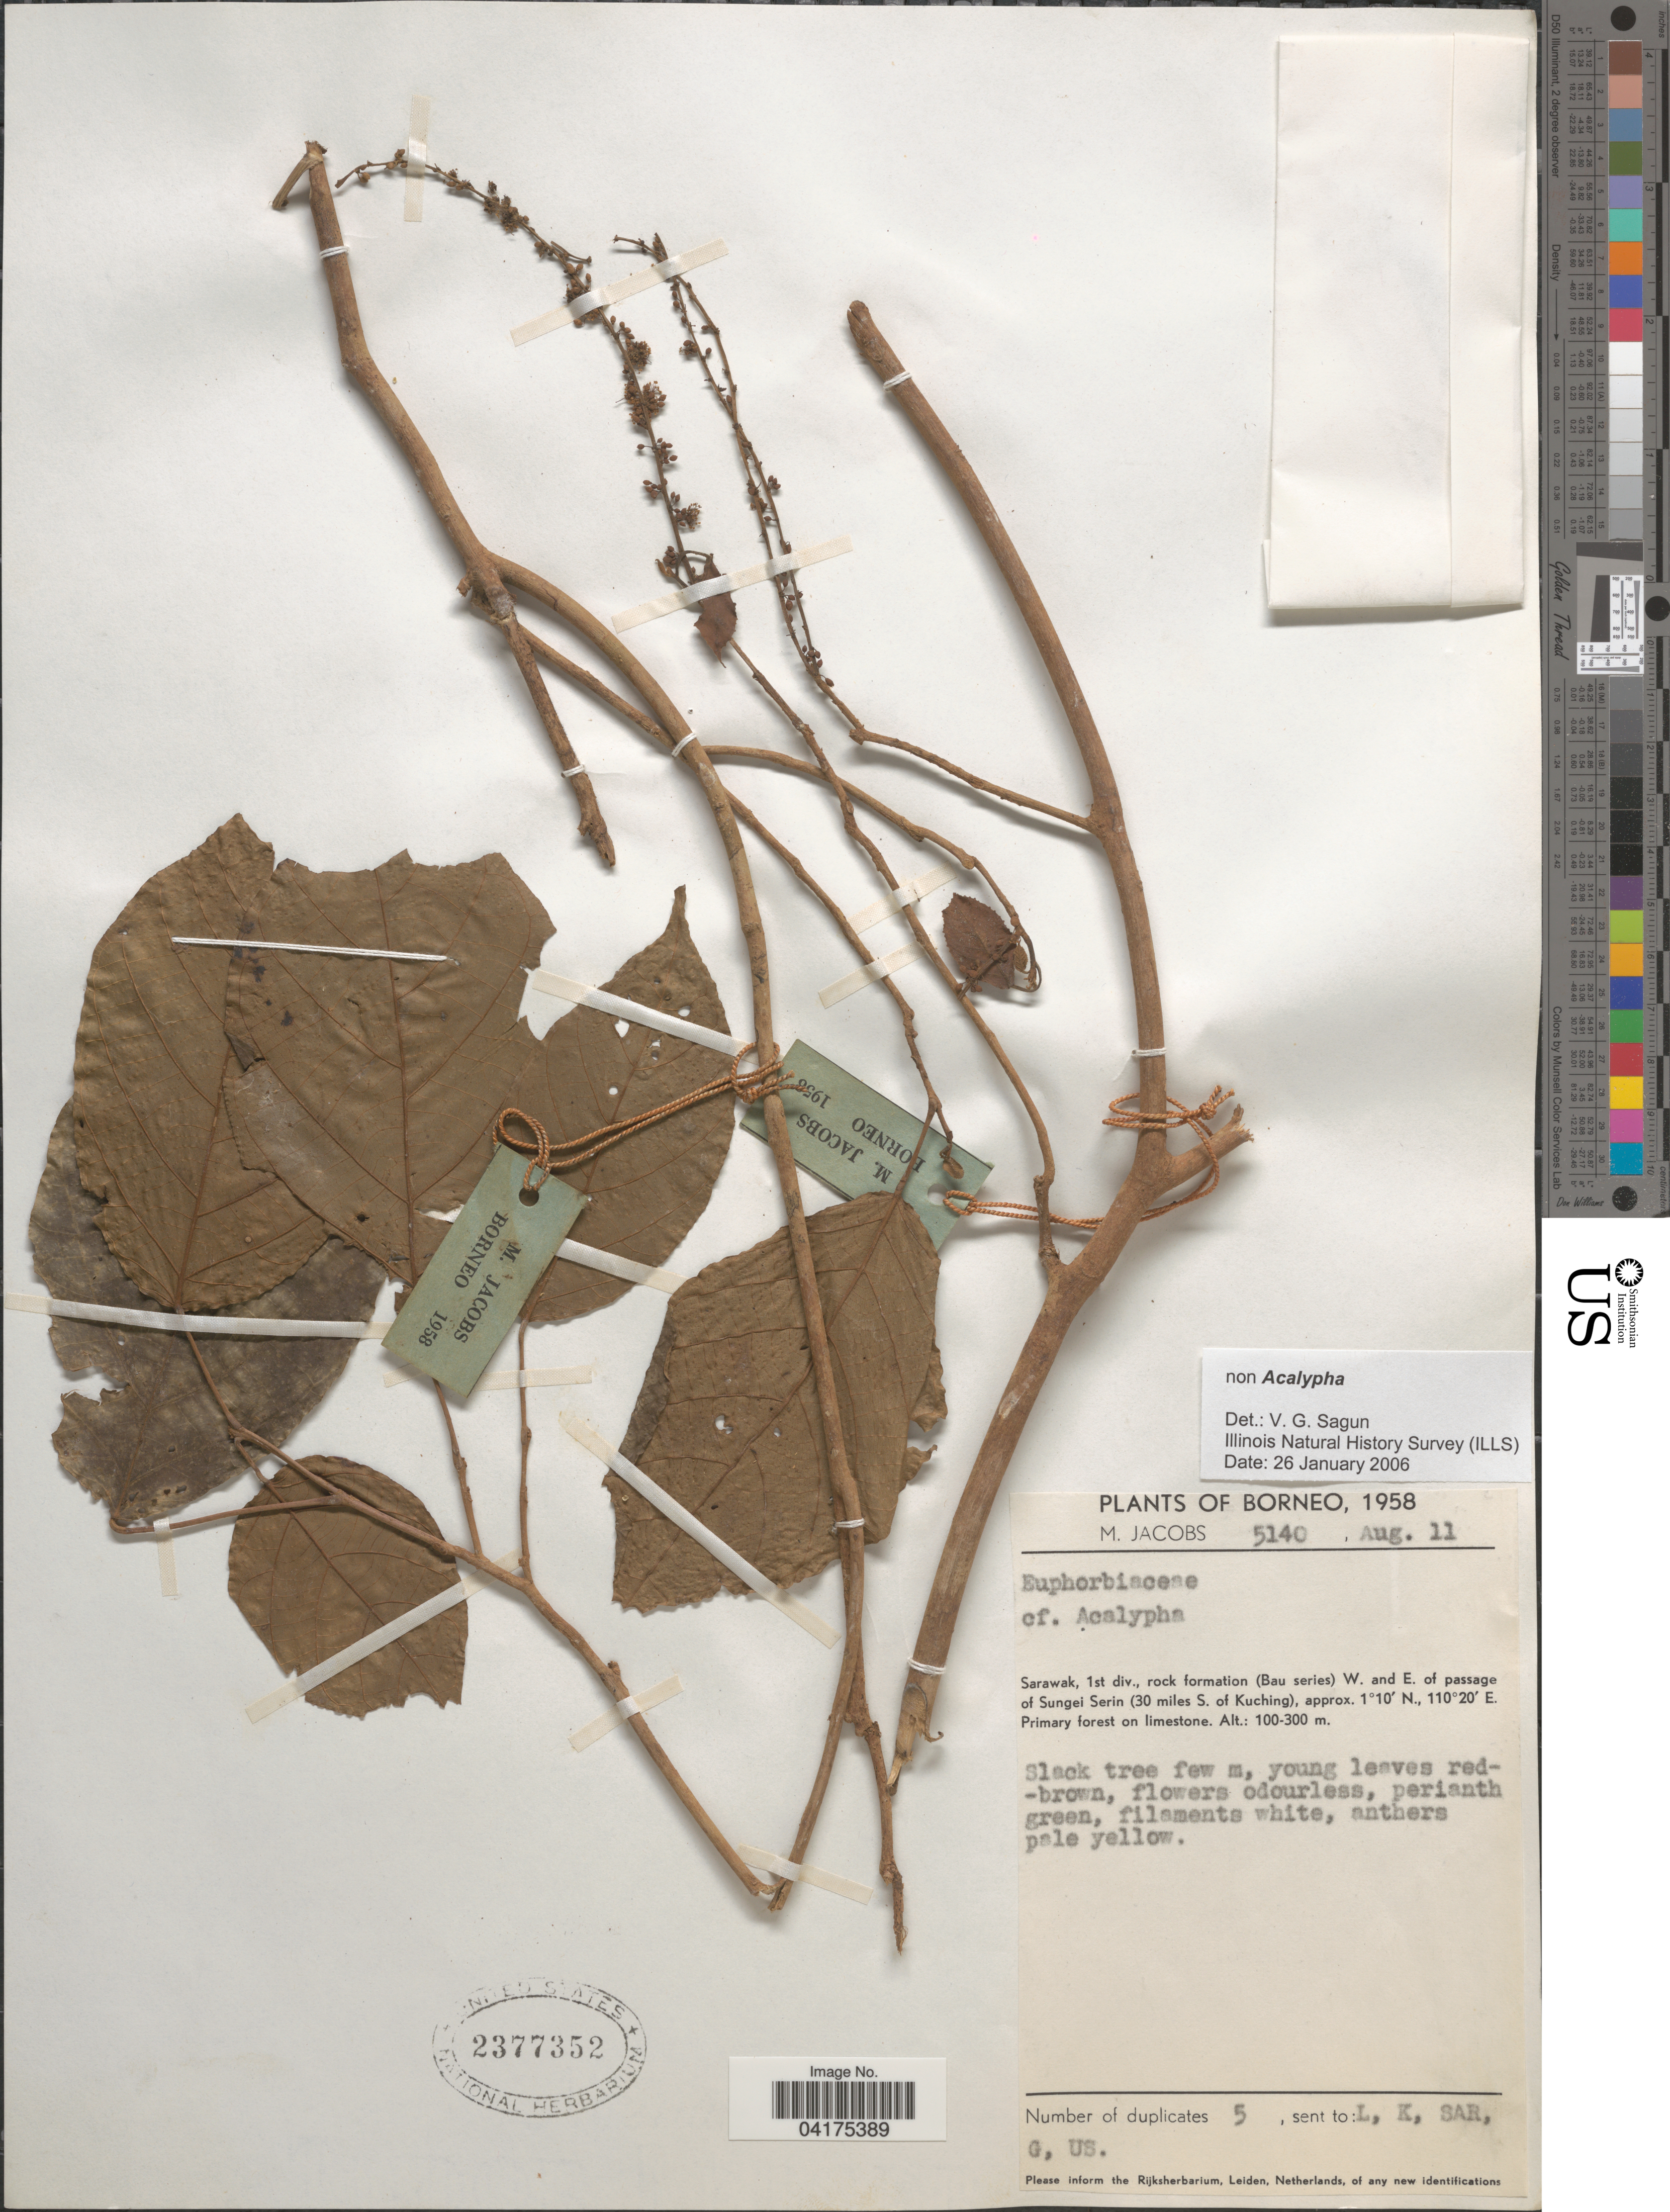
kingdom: Plantae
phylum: Tracheophyta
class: Magnoliopsida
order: Malpighiales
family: Euphorbiaceae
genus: Mallotus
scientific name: Mallotus peltatus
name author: (Geiseler) Müll. Arg.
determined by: Slik, F., (L), Nationaal Herbarium Nederland, Leiden University branch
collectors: M. Jacobs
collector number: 5140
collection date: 1958-08-11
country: Malaysia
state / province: Sarawak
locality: Borneo. 1st div., rock formation (Bau series) W. and E. of passage of Sungei Serin (30 miles S. of Kuching).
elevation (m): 100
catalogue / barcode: US 2377352